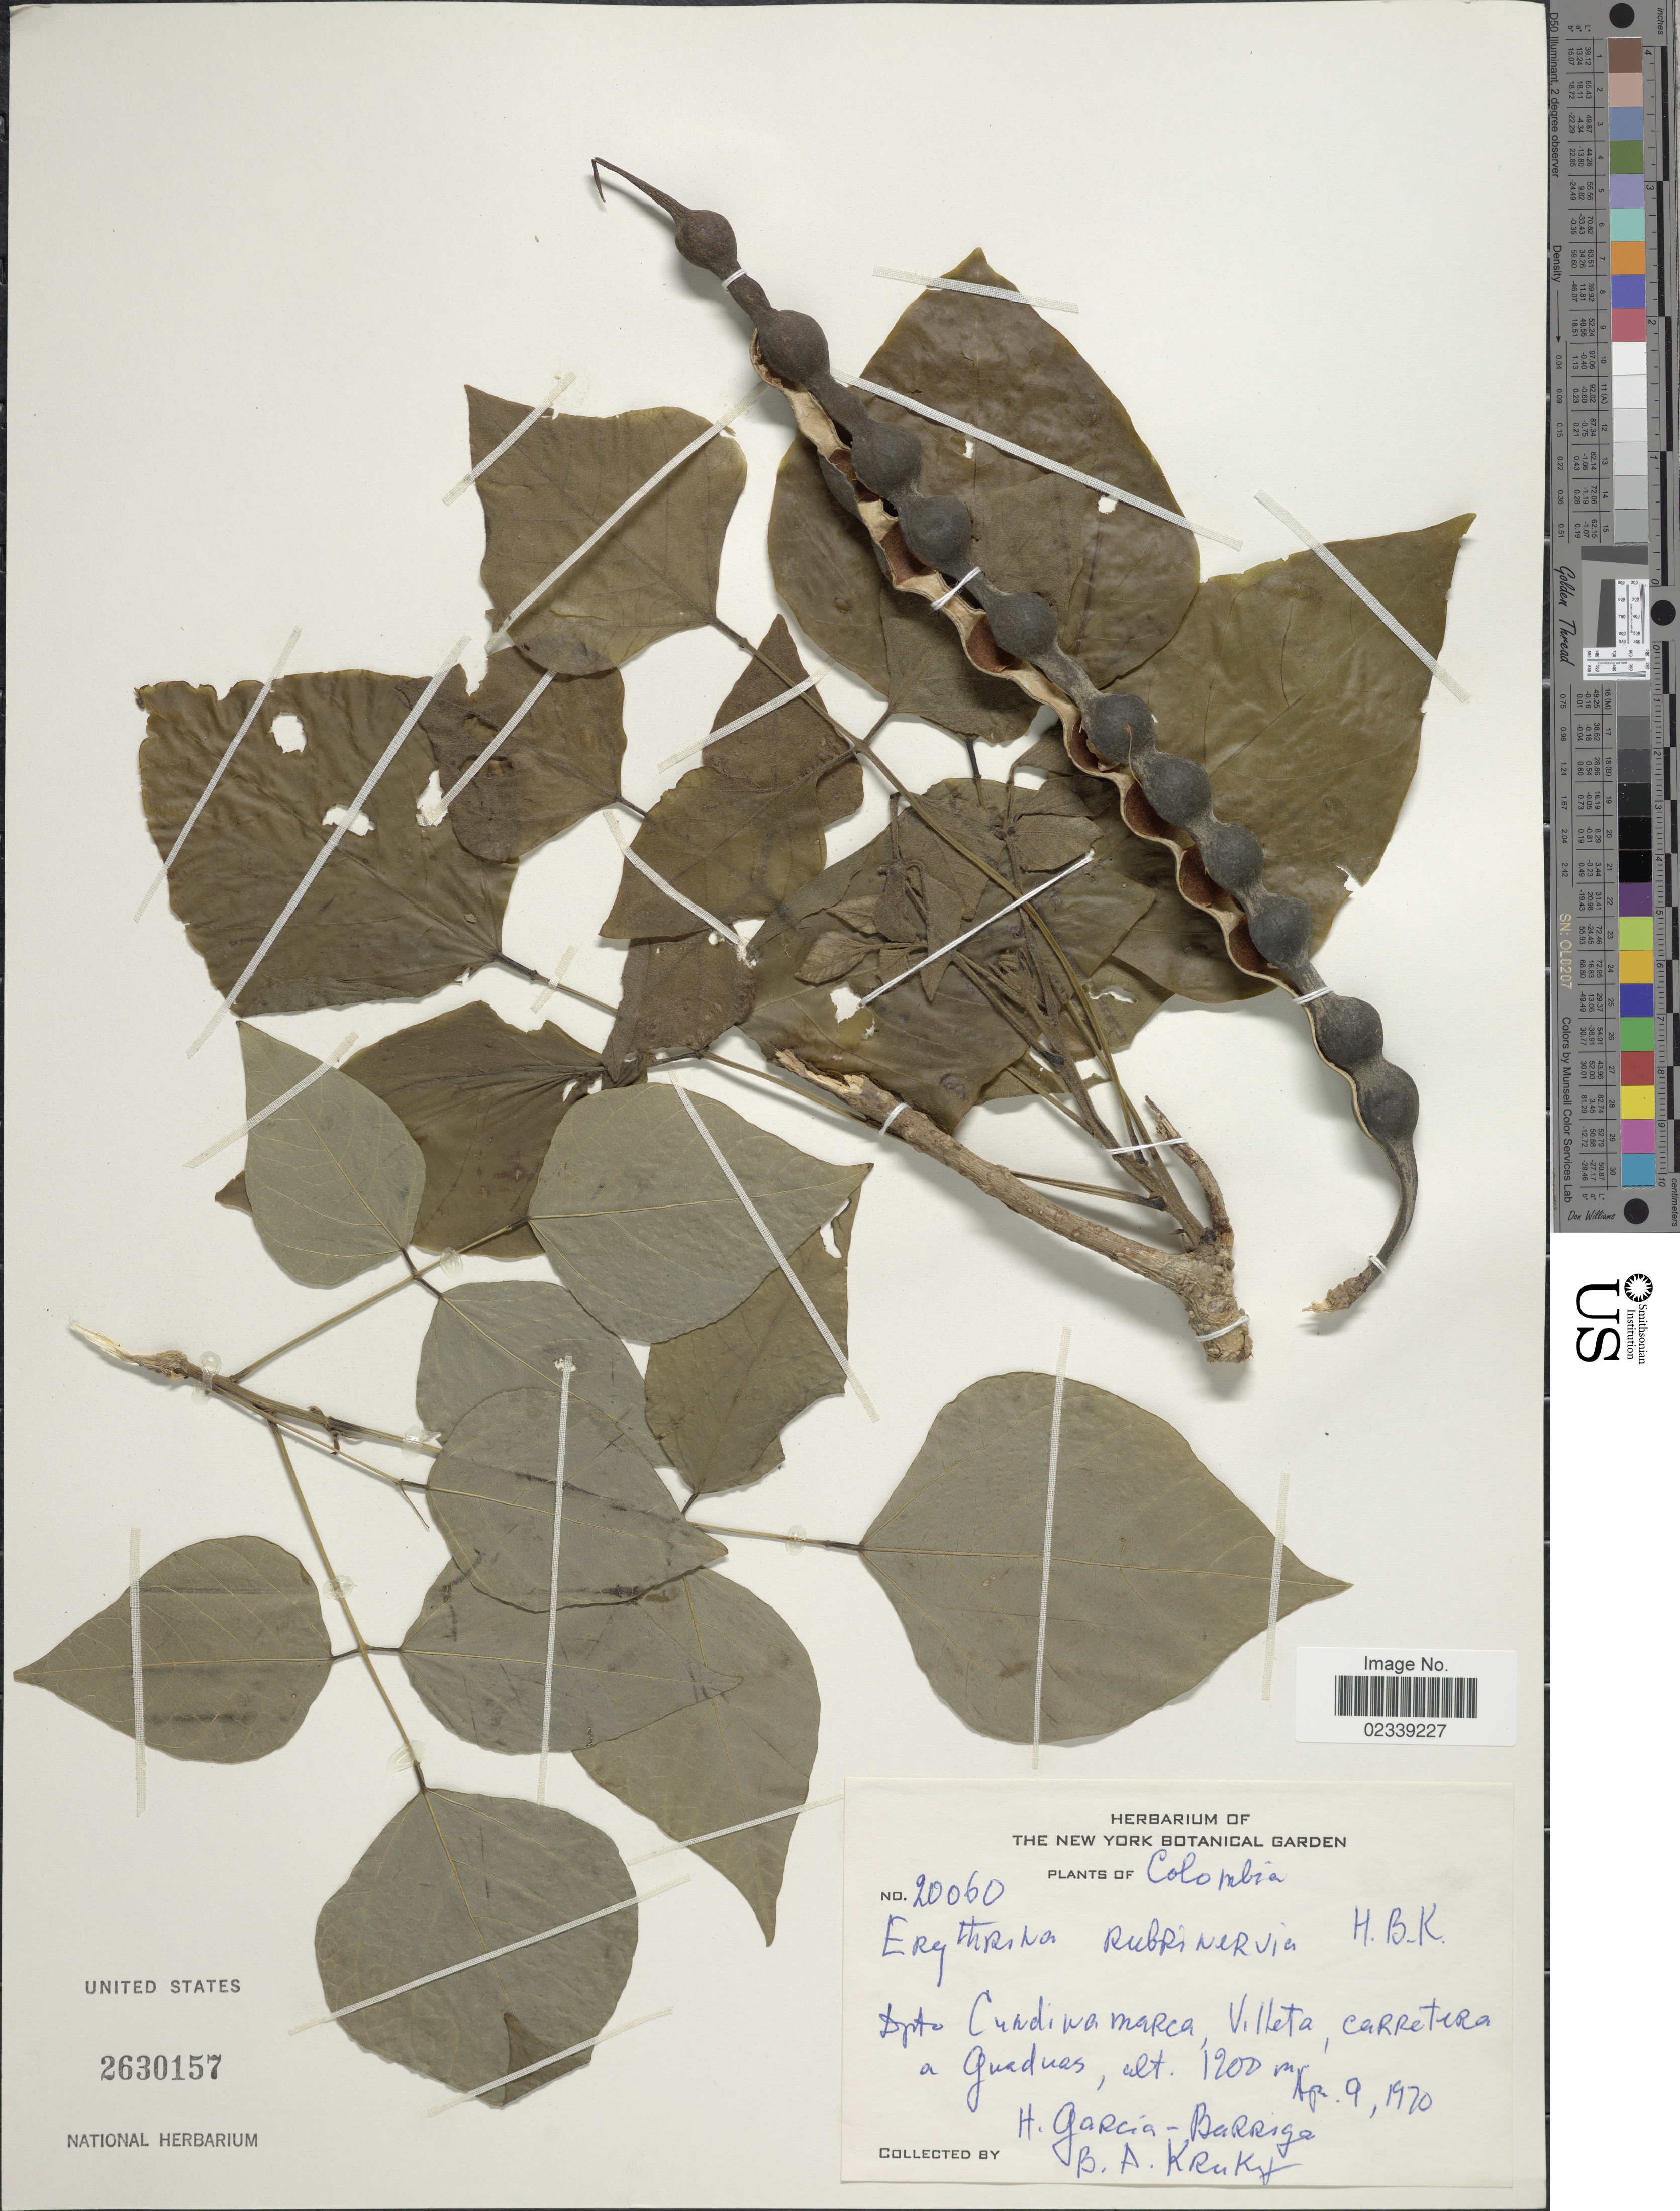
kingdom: Plantae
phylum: Tracheophyta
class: Magnoliopsida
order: Fabales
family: Fabaceae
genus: Erythrina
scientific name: Erythrina rubrinervia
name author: Kunth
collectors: H. García Barriga & B. A. Krukoff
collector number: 20060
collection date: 1970-04-09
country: Colombia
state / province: Cundinamarca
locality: Villeta, Carretera a Guaduas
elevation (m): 1200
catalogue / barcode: US 2630157